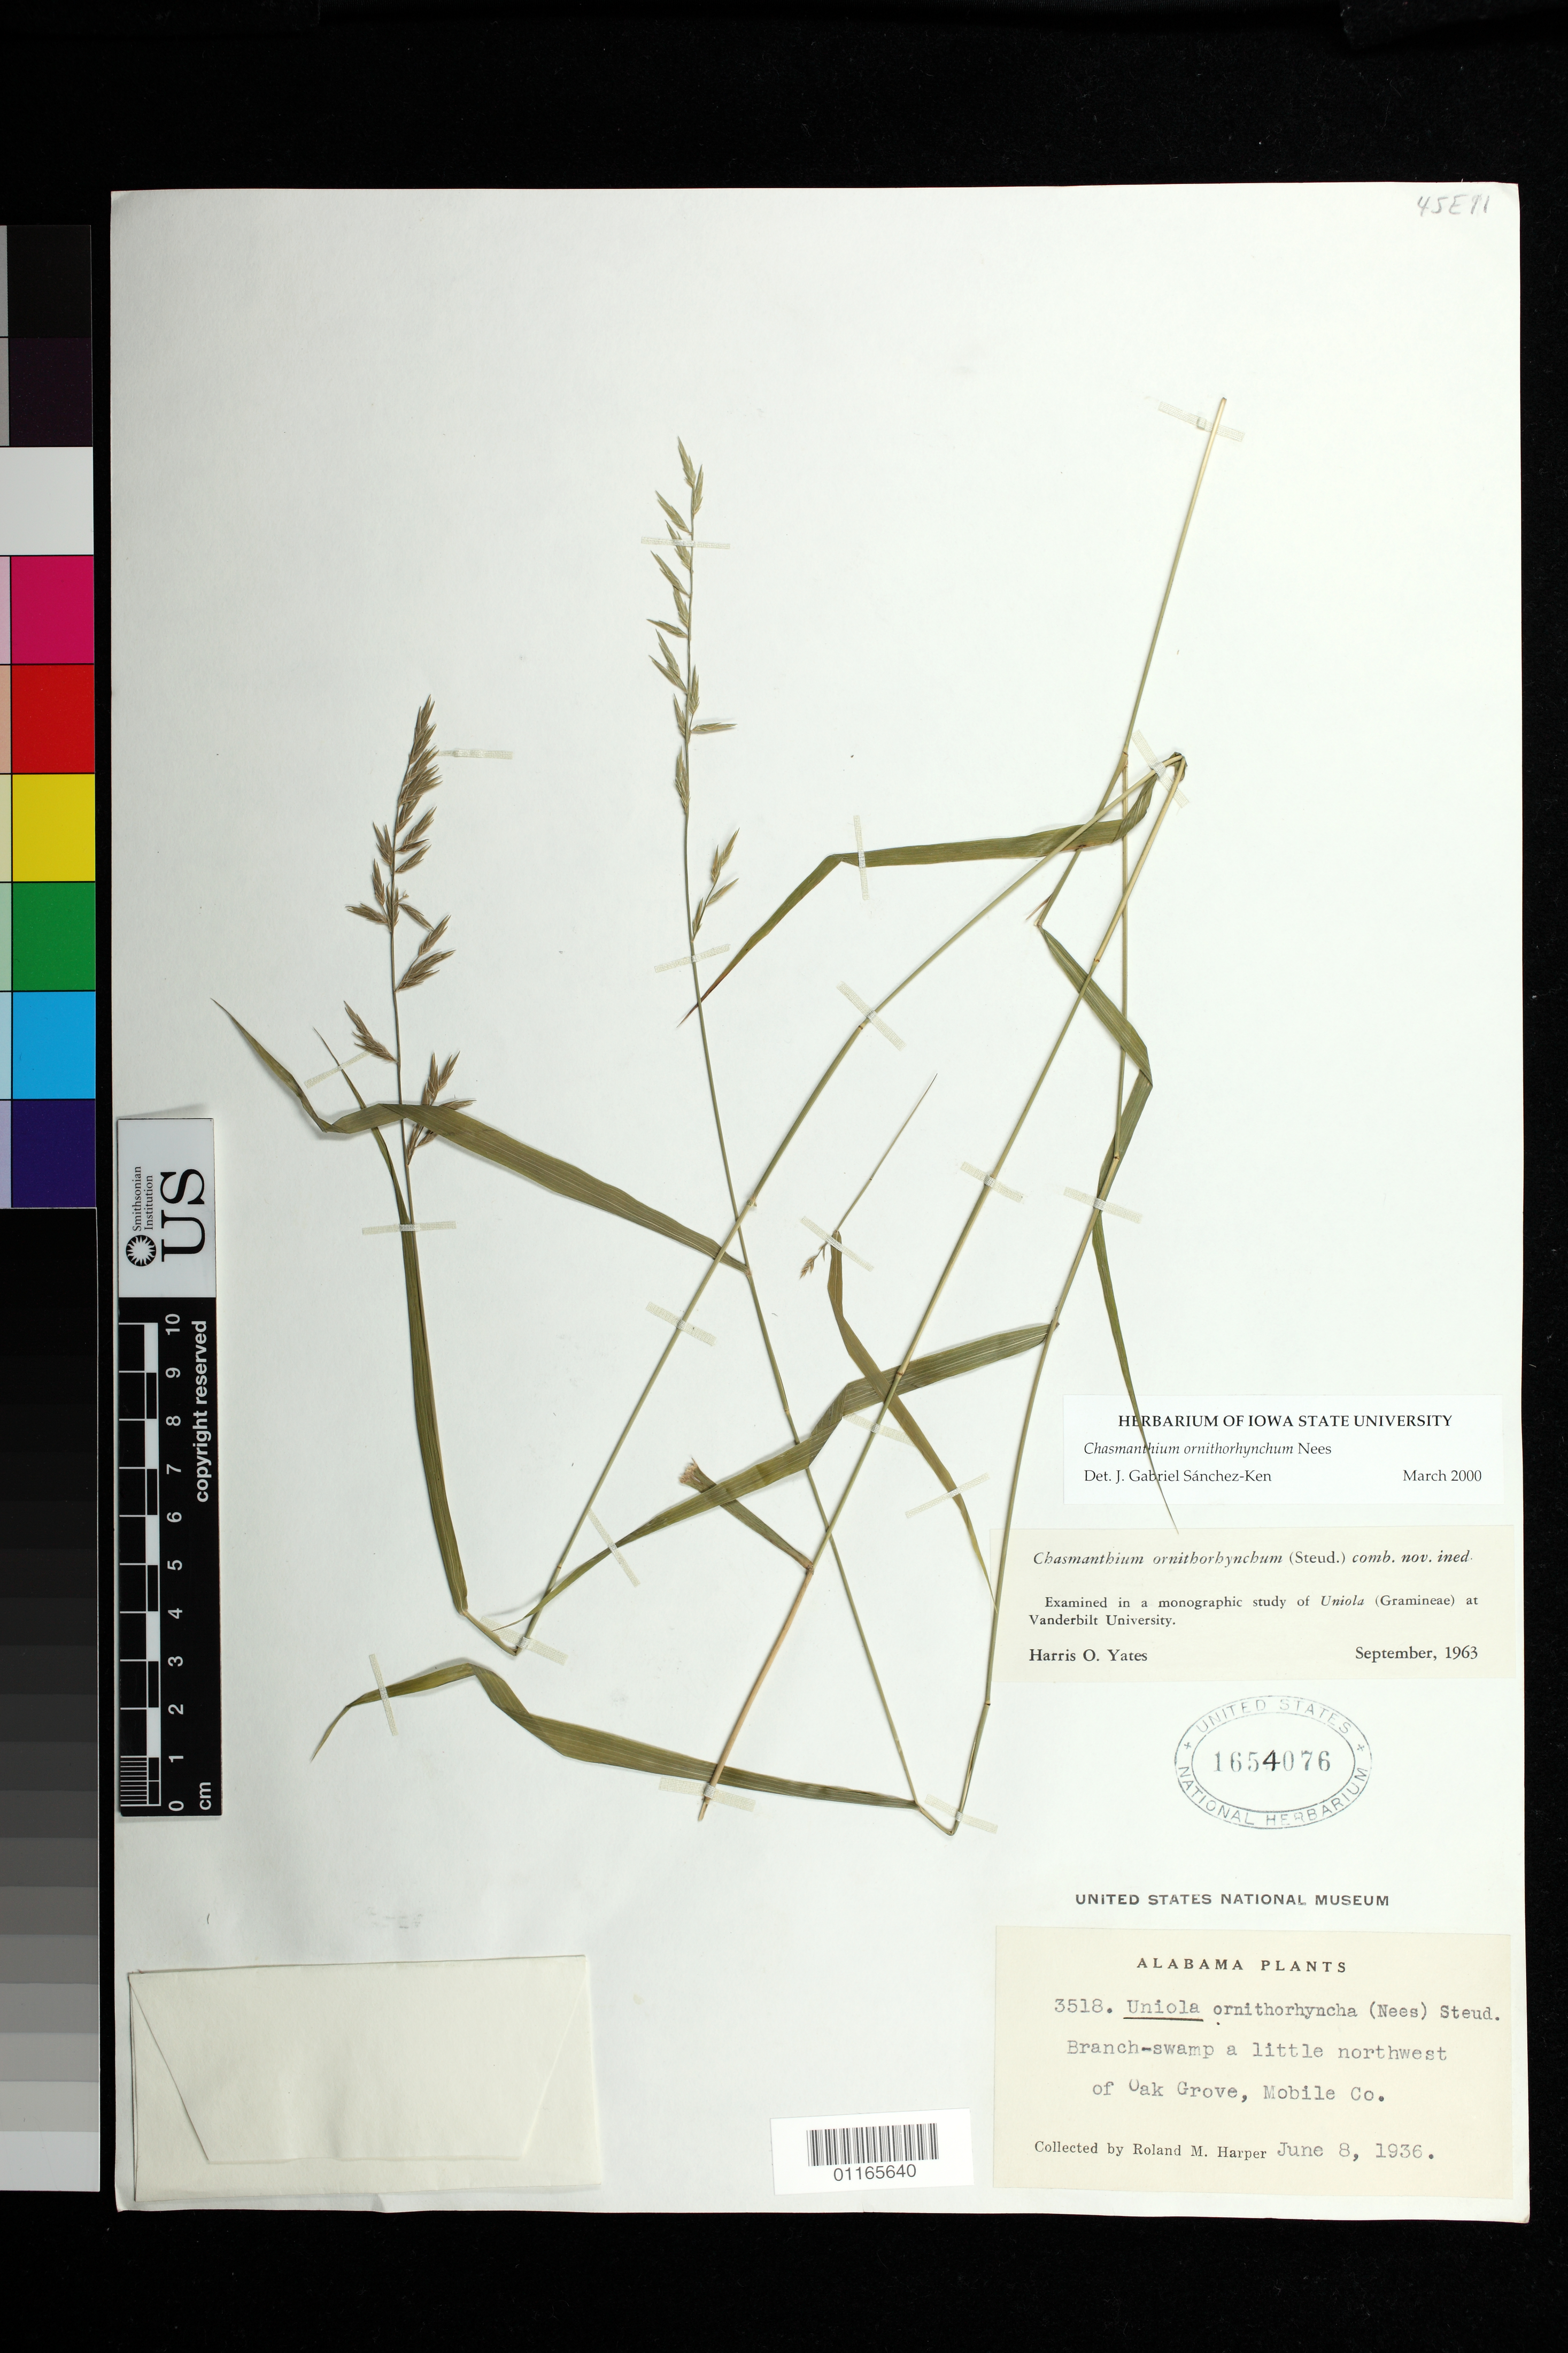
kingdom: Plantae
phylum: Tracheophyta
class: Liliopsida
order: Poales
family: Poaceae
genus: Chasmanthium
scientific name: Chasmanthium ornithorhynchum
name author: Nees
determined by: Sánchez-Ken, J. G.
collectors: R. M. Harper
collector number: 3518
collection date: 1936-06-08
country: United States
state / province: Alabama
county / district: Mobile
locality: A little northwest of Oak Grove, Mobile Co.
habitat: Branch-swamp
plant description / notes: Chasmanthium ornithorhynchum (Stued.) comb. nov. ined. Examined in a monographic study of Uniola (Gramineae) at Vanderbilt University. Harris O. Yates, September 1963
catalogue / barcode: US 1654076